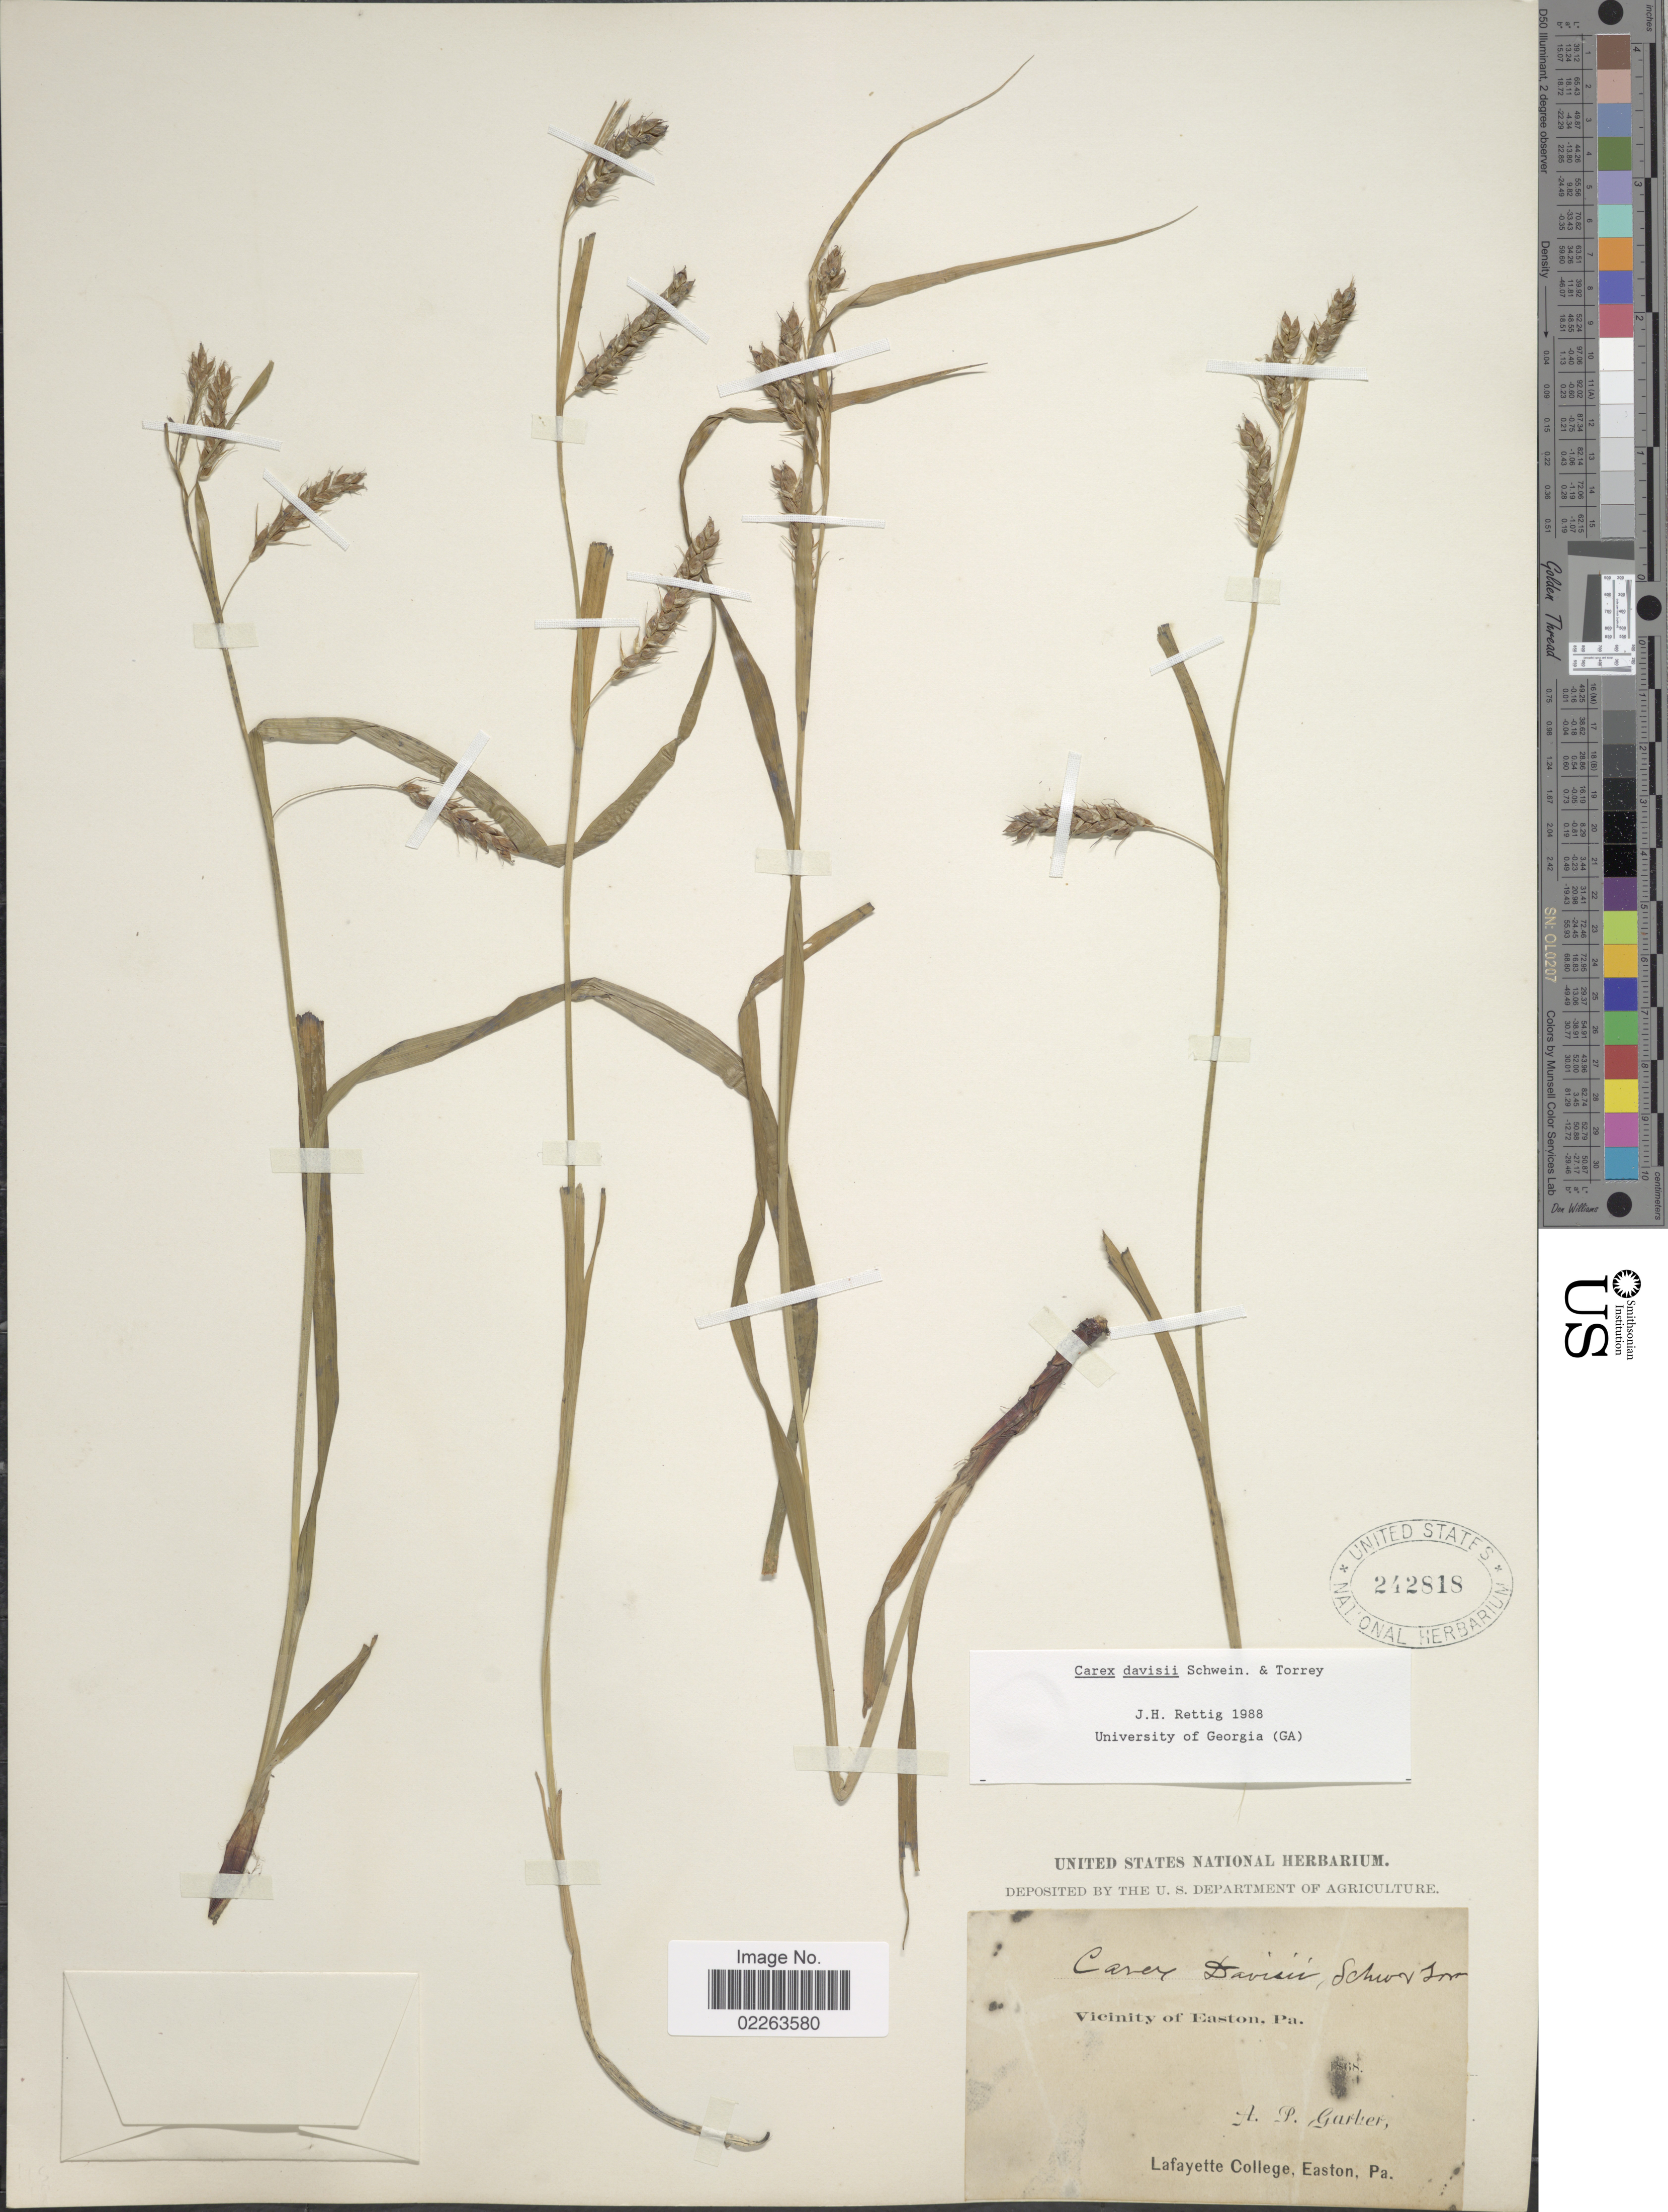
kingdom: Plantae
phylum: Tracheophyta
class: Liliopsida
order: Poales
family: Cyperaceae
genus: Carex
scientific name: Carex davisii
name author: Schwein. & Torr.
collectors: A. P. Garber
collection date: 1868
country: United States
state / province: Pennsylvania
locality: Vicinity of Easton, Pa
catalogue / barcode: US 242818